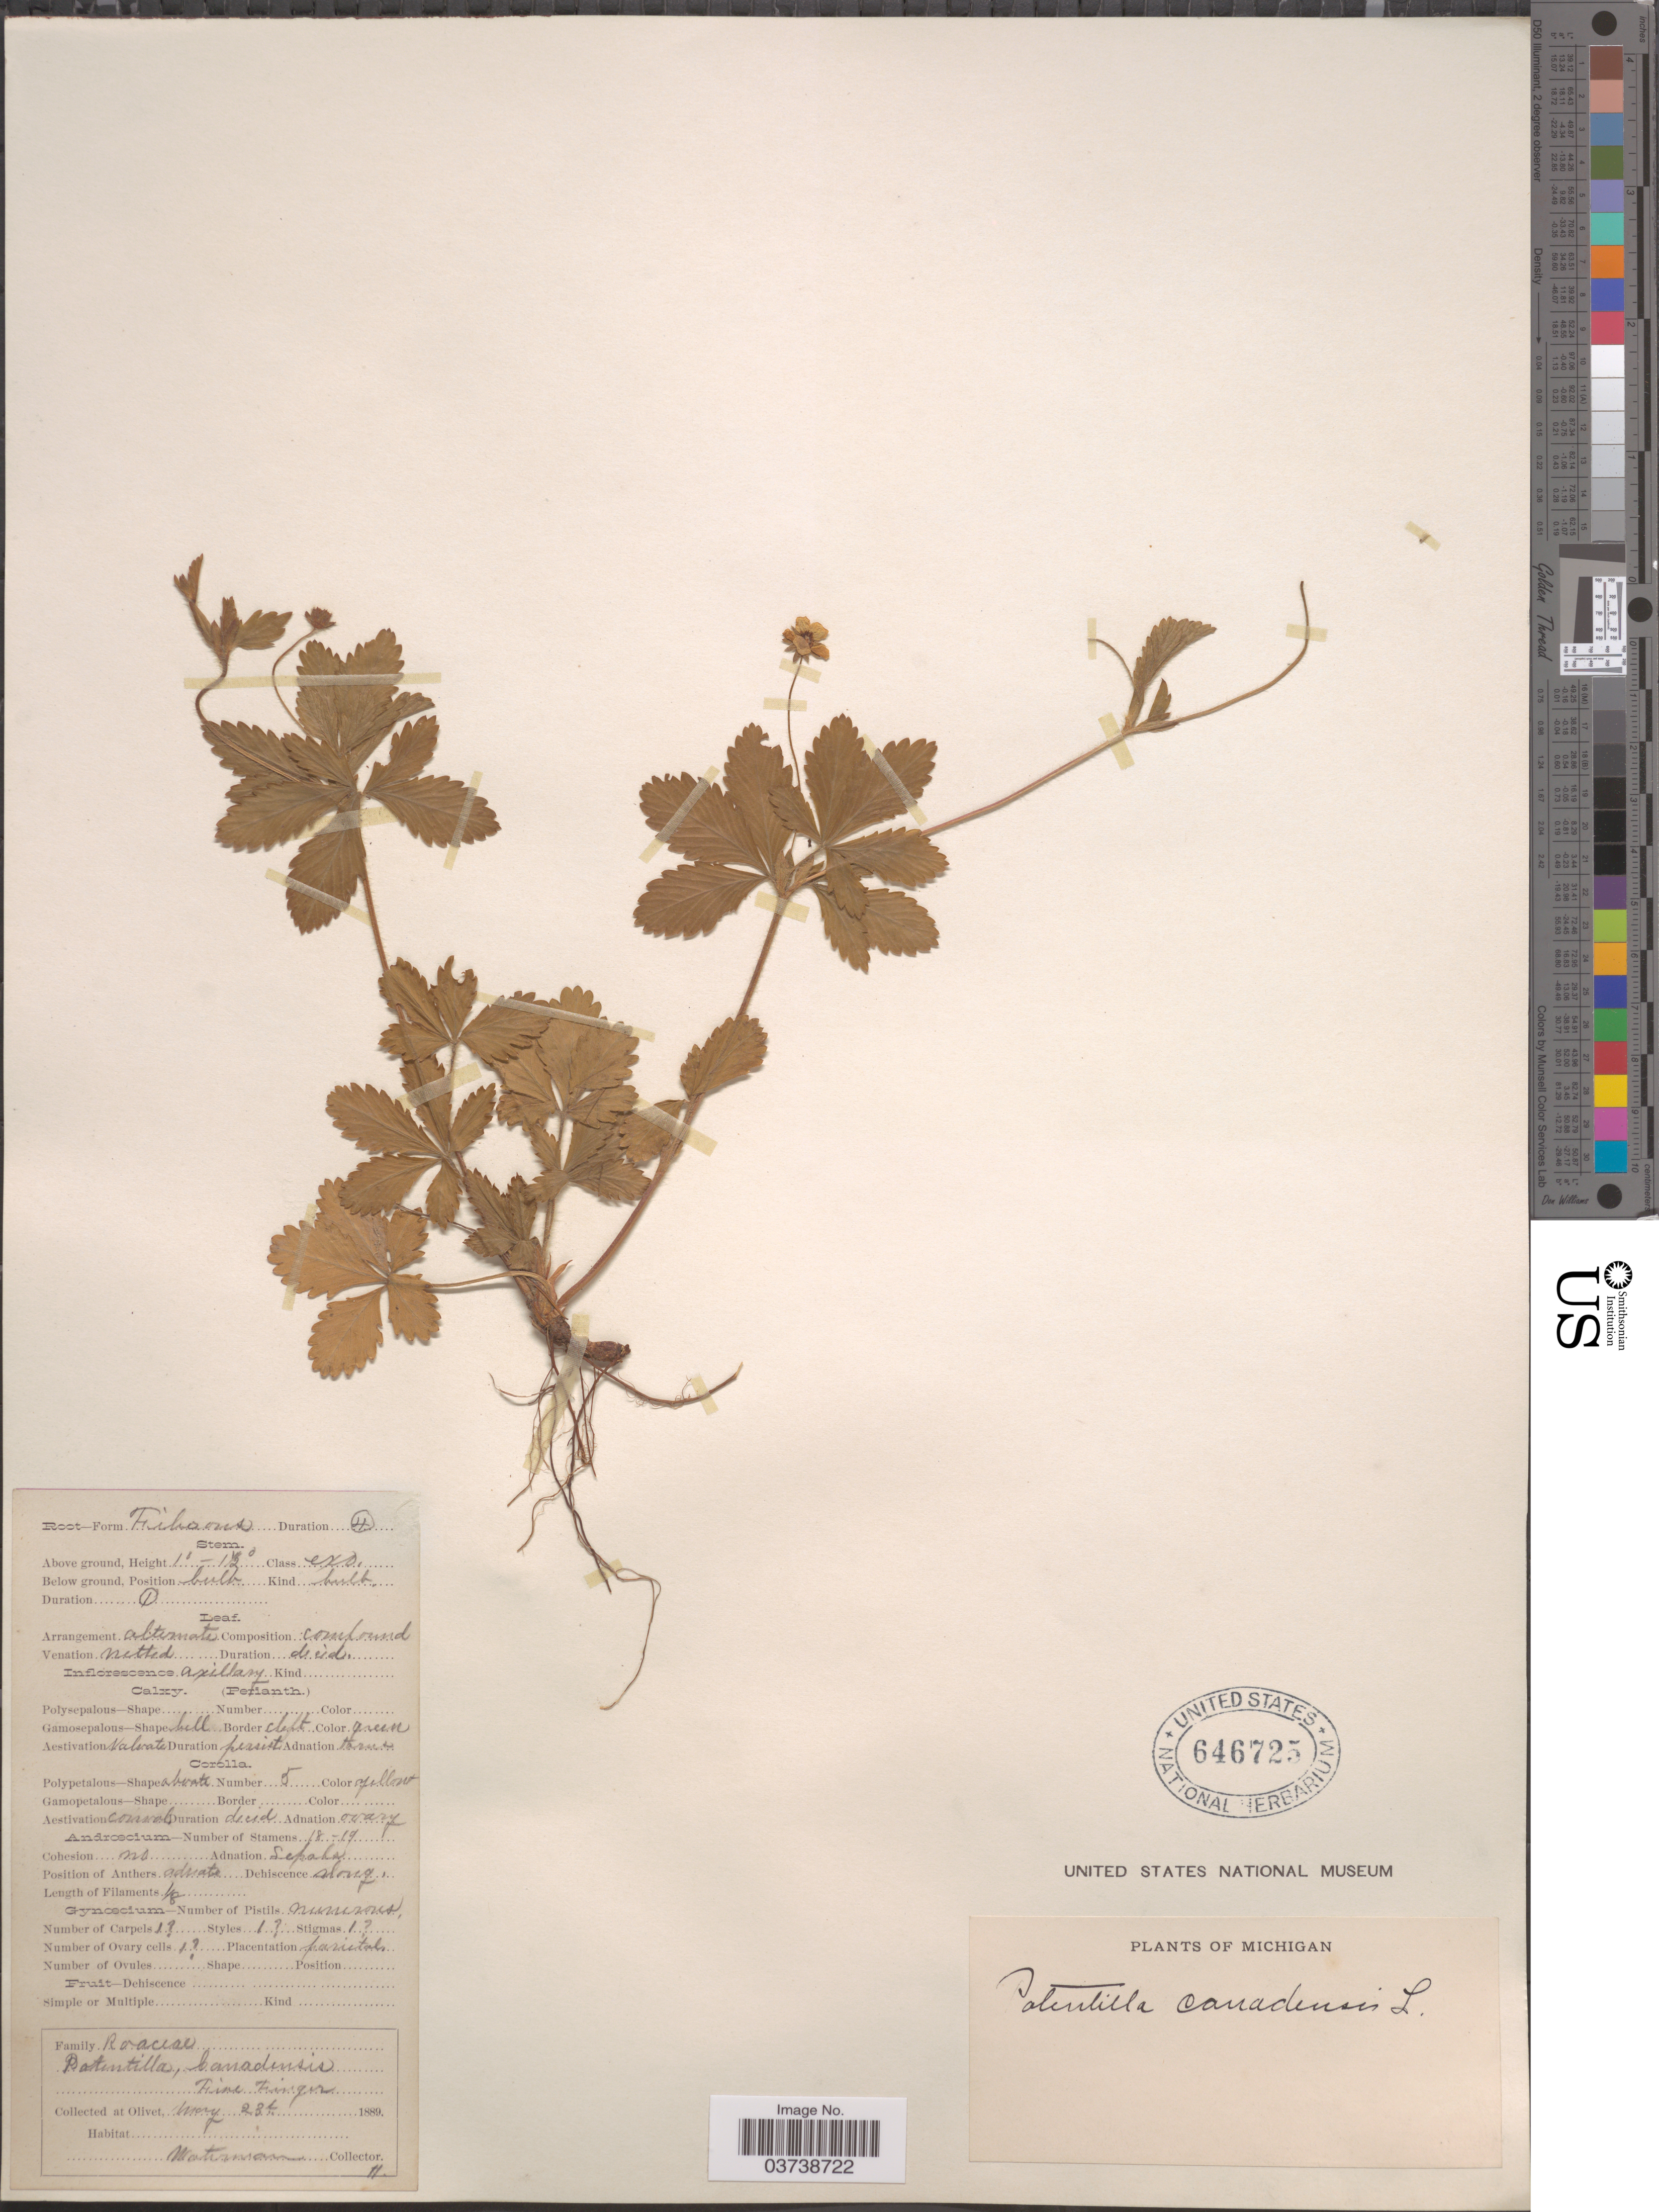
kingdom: Plantae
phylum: Tracheophyta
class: Magnoliopsida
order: Rosales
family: Rosaceae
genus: Potentilla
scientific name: Potentilla canadensis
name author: L.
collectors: -. Waterman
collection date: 1889-05-23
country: United States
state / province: Michigan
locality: Olivet.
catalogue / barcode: US 646725